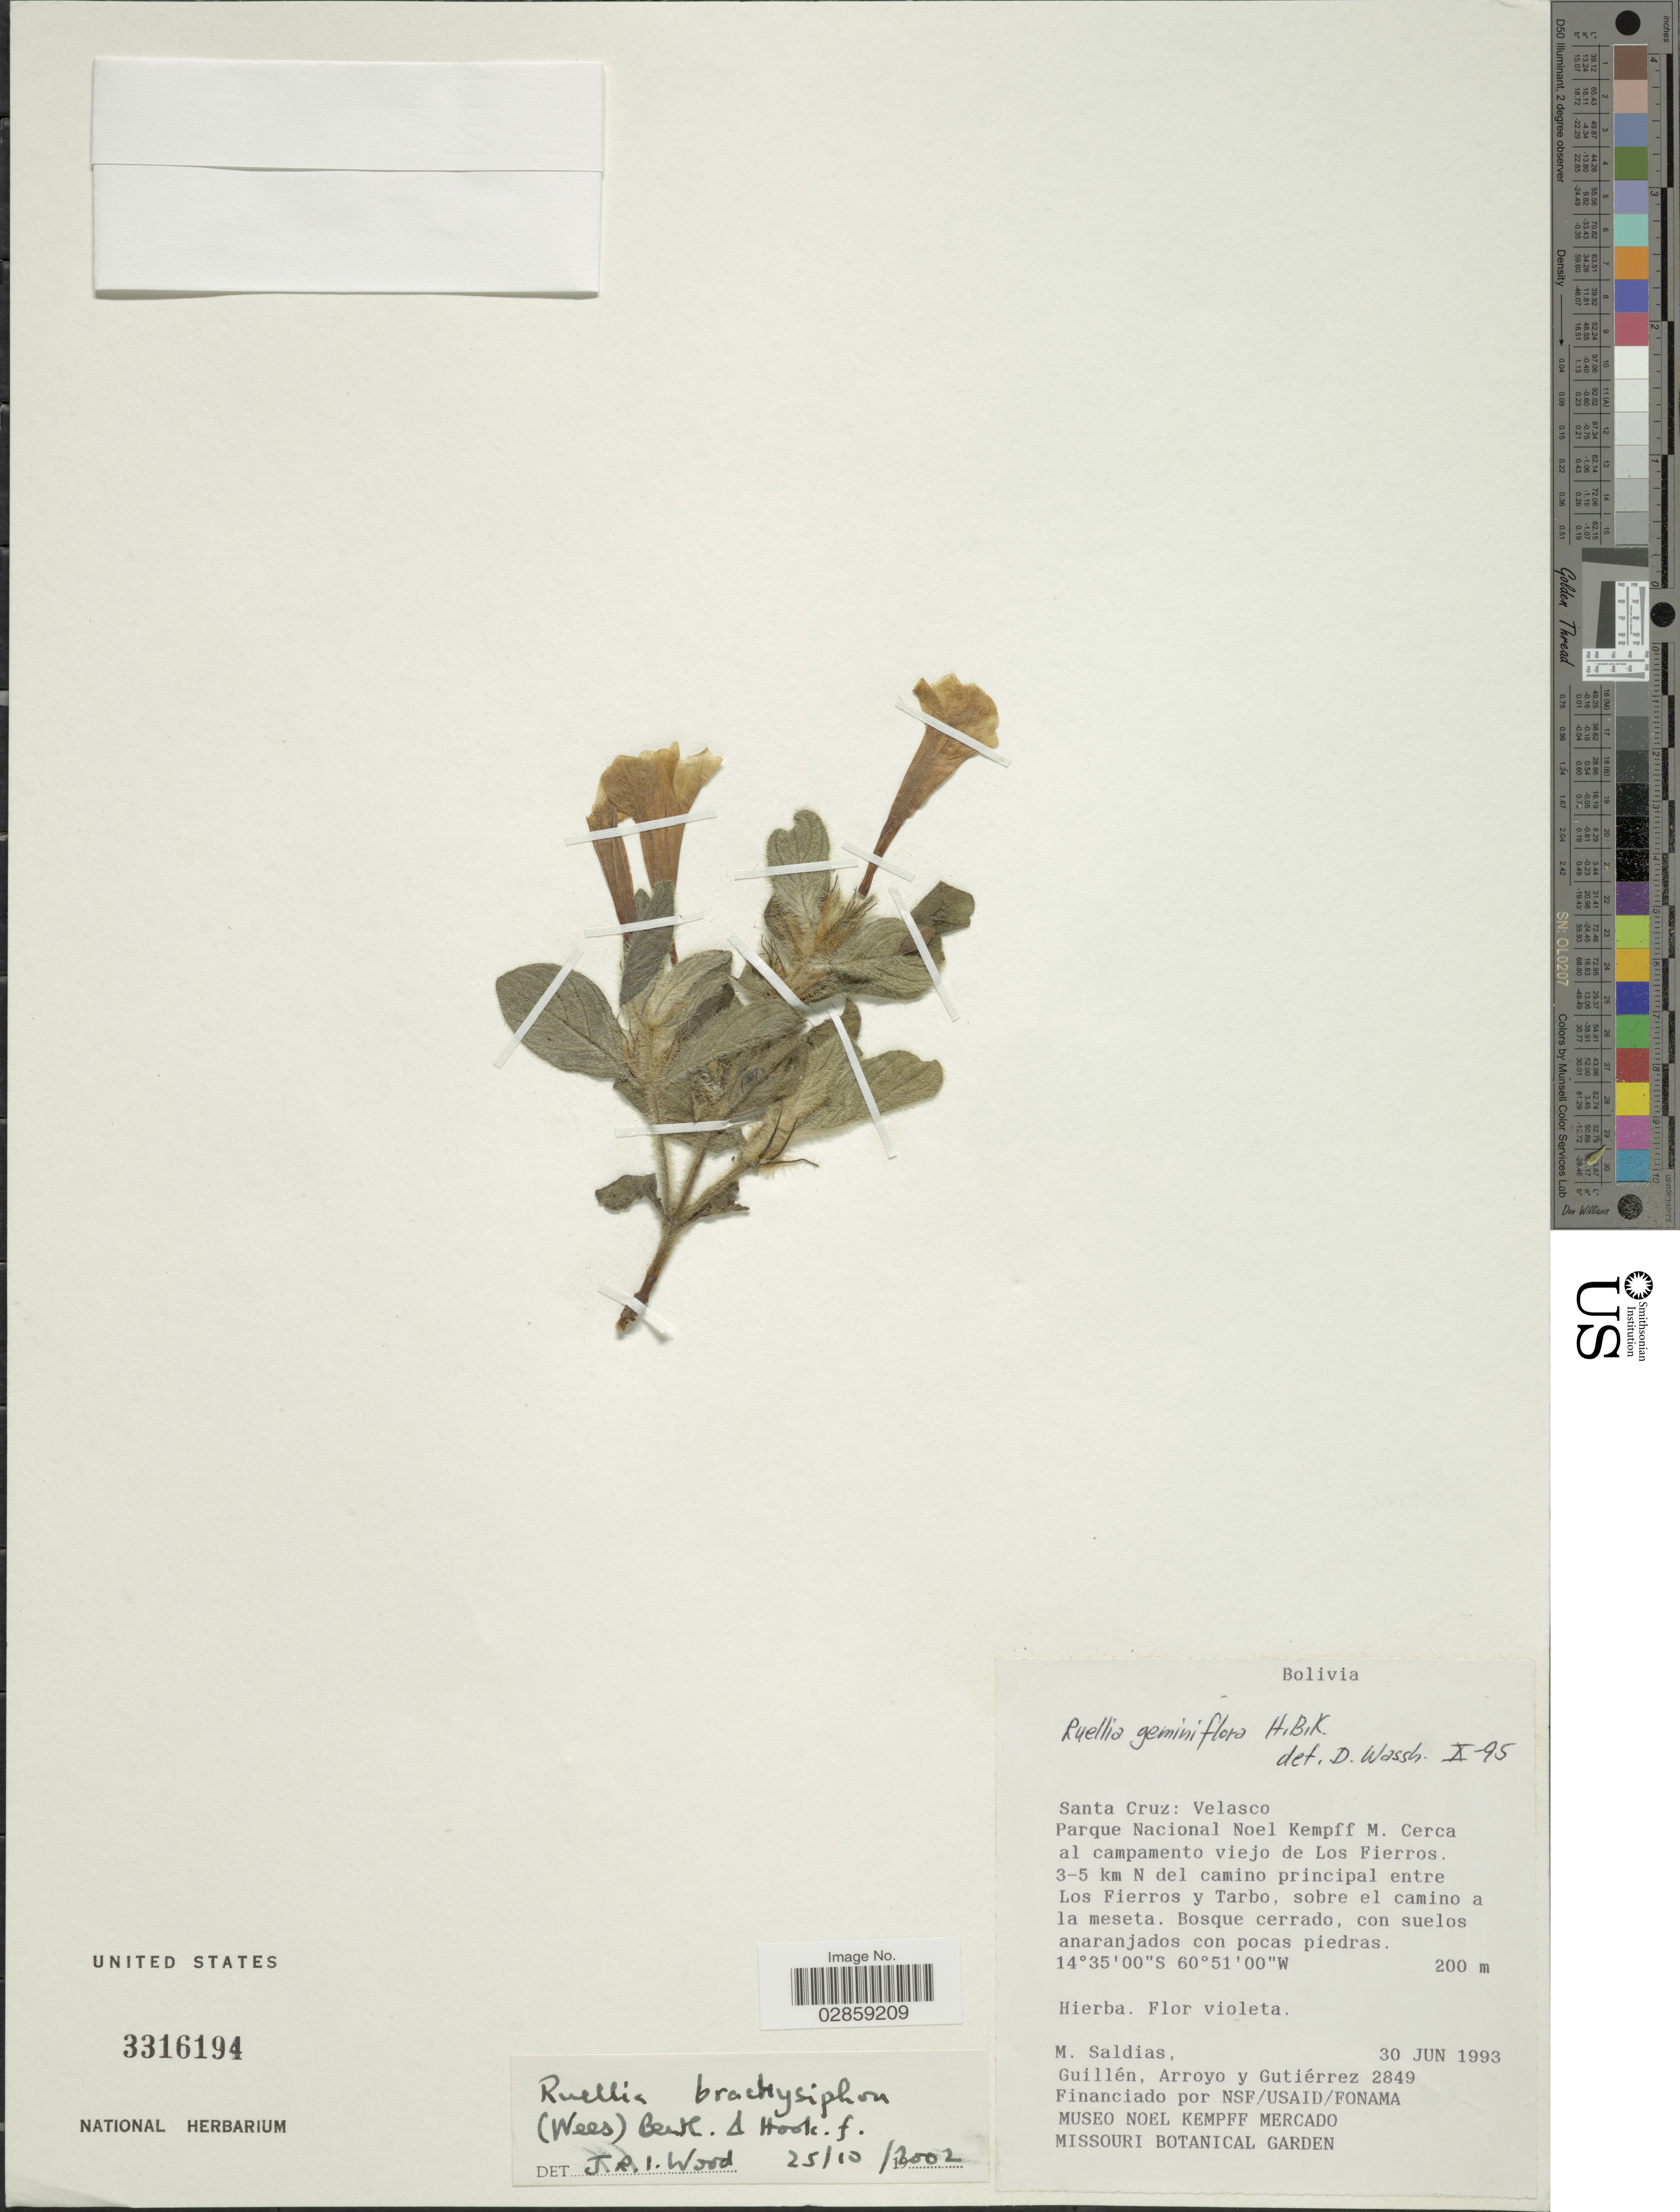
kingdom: Plantae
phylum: Tracheophyta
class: Magnoliopsida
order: Lamiales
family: Acanthaceae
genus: Ruellia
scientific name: Ruellia brachysiphon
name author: (Nees) Benth. & Hook. f. ex Hiern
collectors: M. Saldias, -- Guillen, Arroyo, -- & Gutiérrez, --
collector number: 2849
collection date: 1993-06-30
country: Bolivia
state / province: Santa Cruz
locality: Velasco, Parque Nacional Noel Kempff M. Cerca al campamento viejo de Los Fierros. 3-5 km N del camino principal entre Los Fierros y Tarbo, sobre el camino a la meseta.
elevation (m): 200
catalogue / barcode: US 3316194